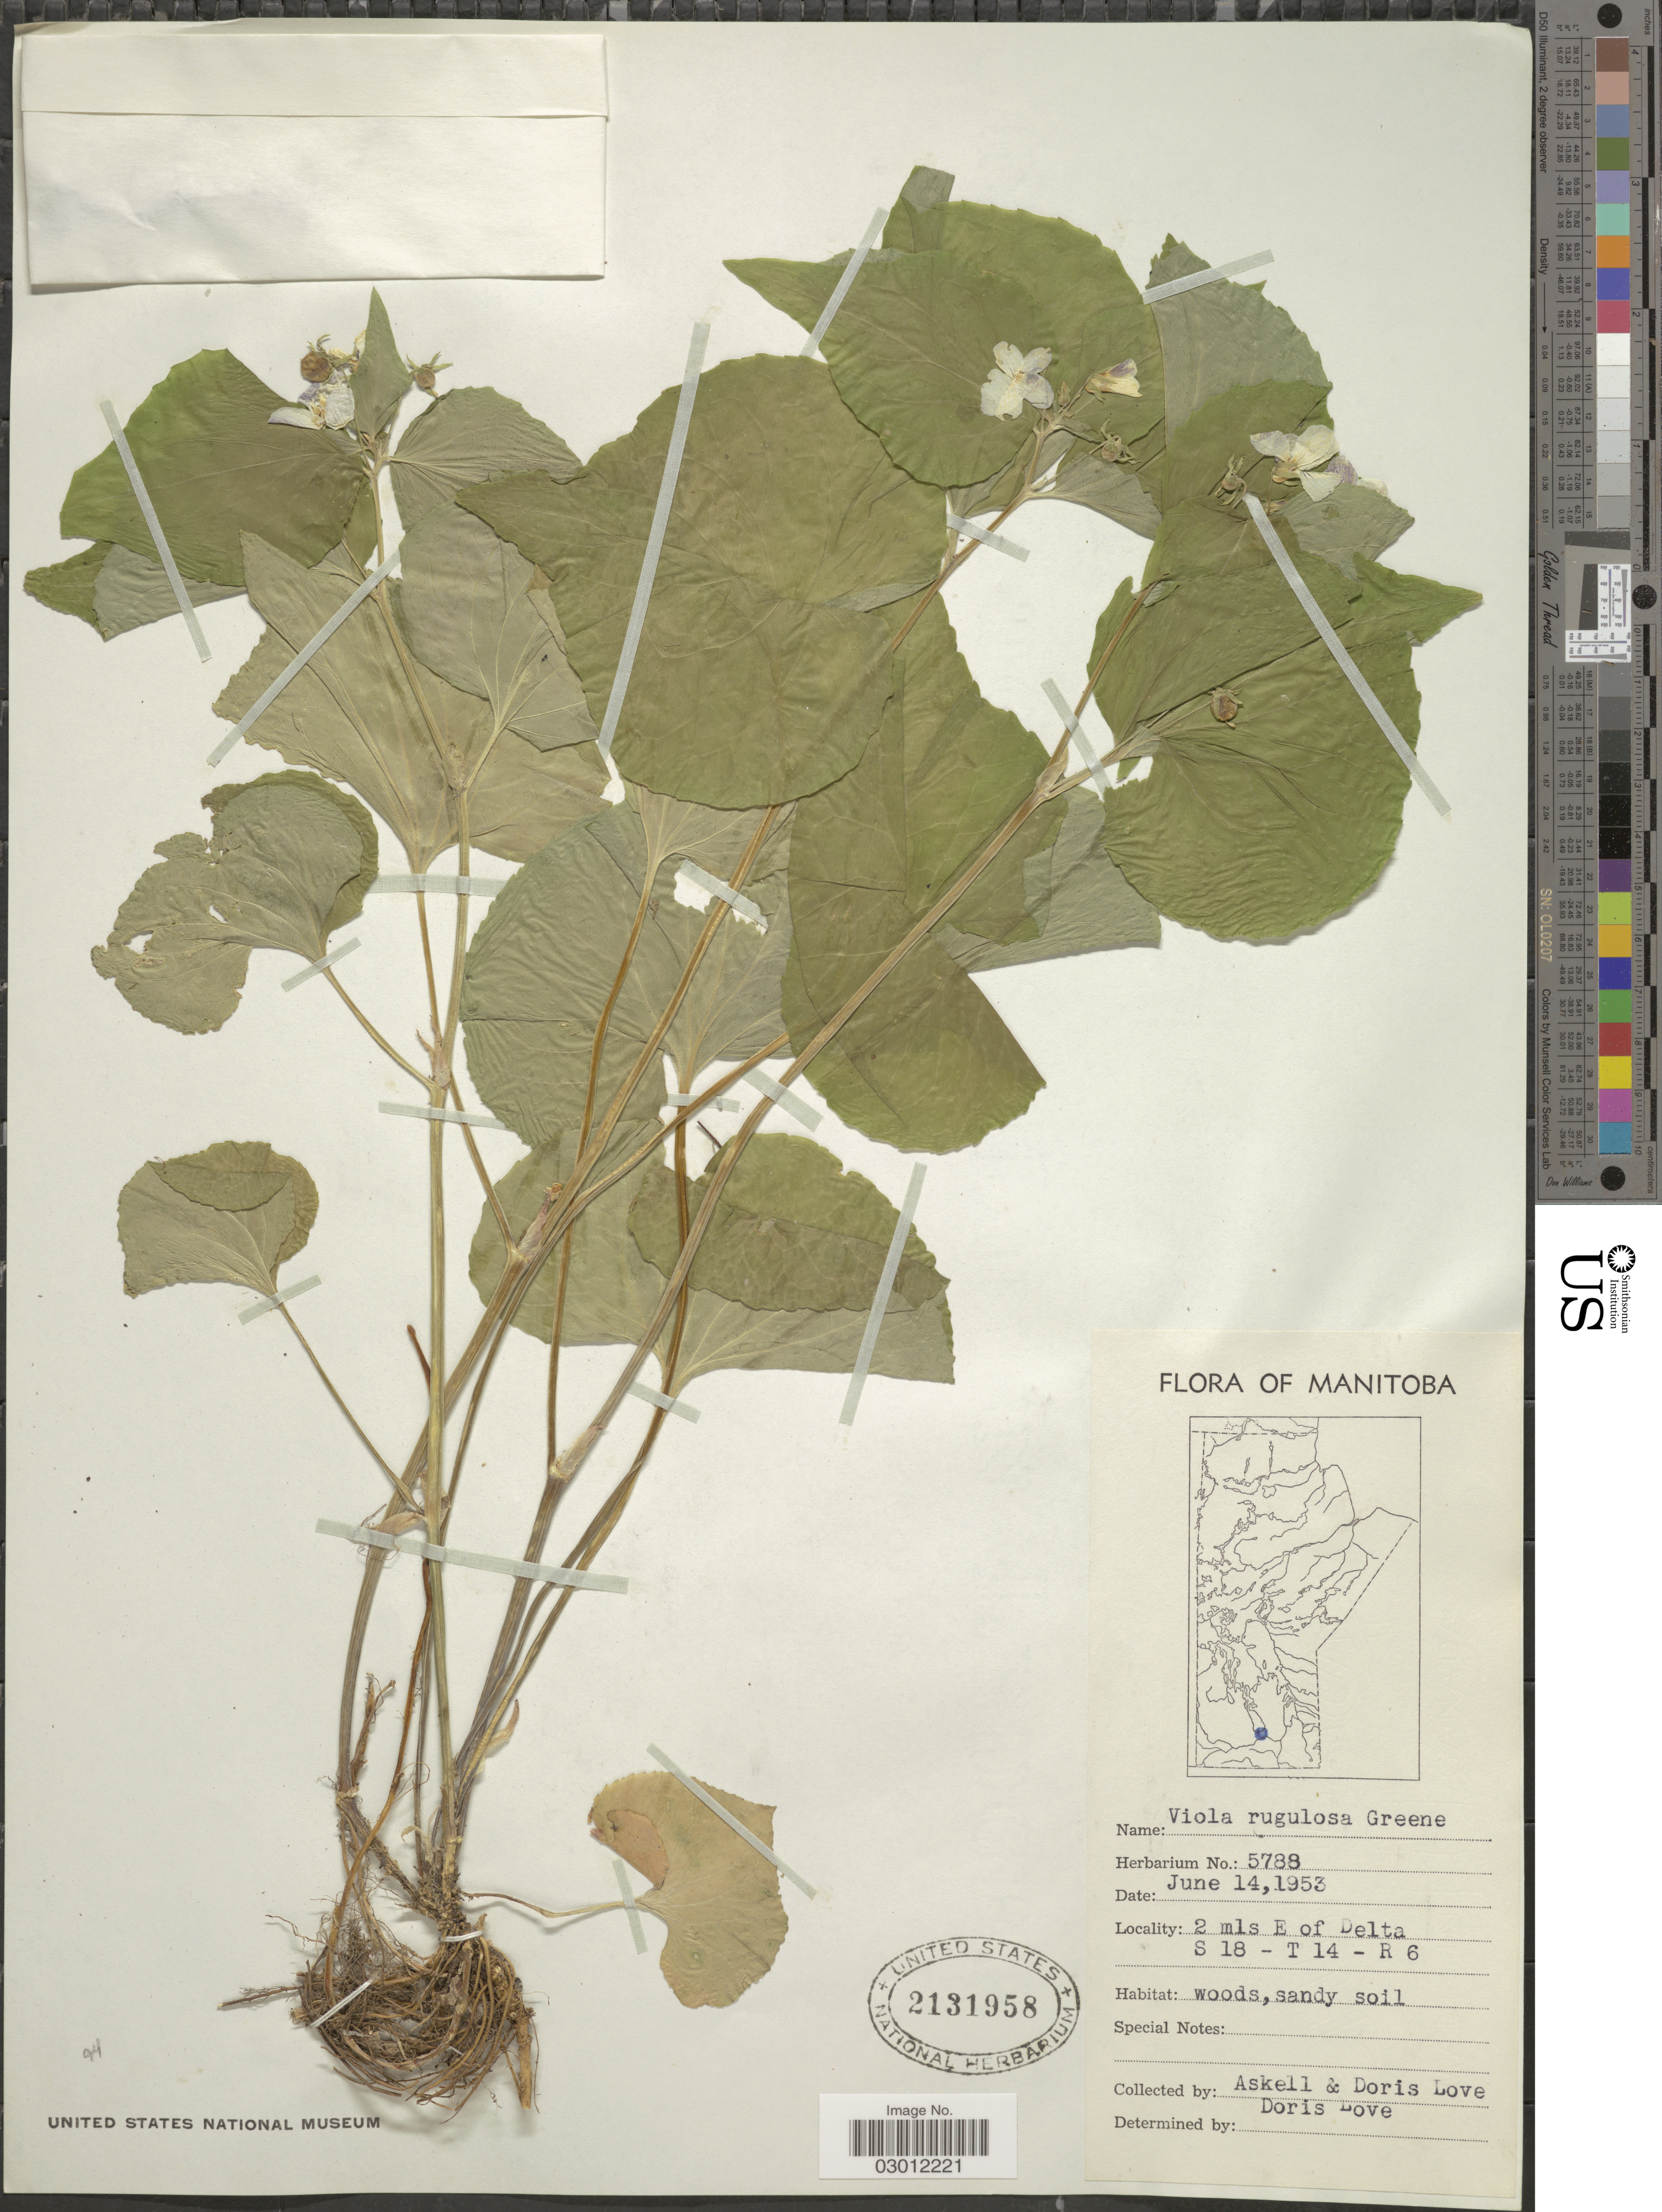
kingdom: Plantae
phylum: Tracheophyta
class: Magnoliopsida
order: Malpighiales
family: Violaceae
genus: Viola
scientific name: Viola canadensis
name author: L.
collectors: Á. Löve & D. Löve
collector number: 5788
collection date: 1953-06-14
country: Canada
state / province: Manitoba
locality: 2 mls E of Delta. S 18 - T 14 - R 6.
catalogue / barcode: US 2131958